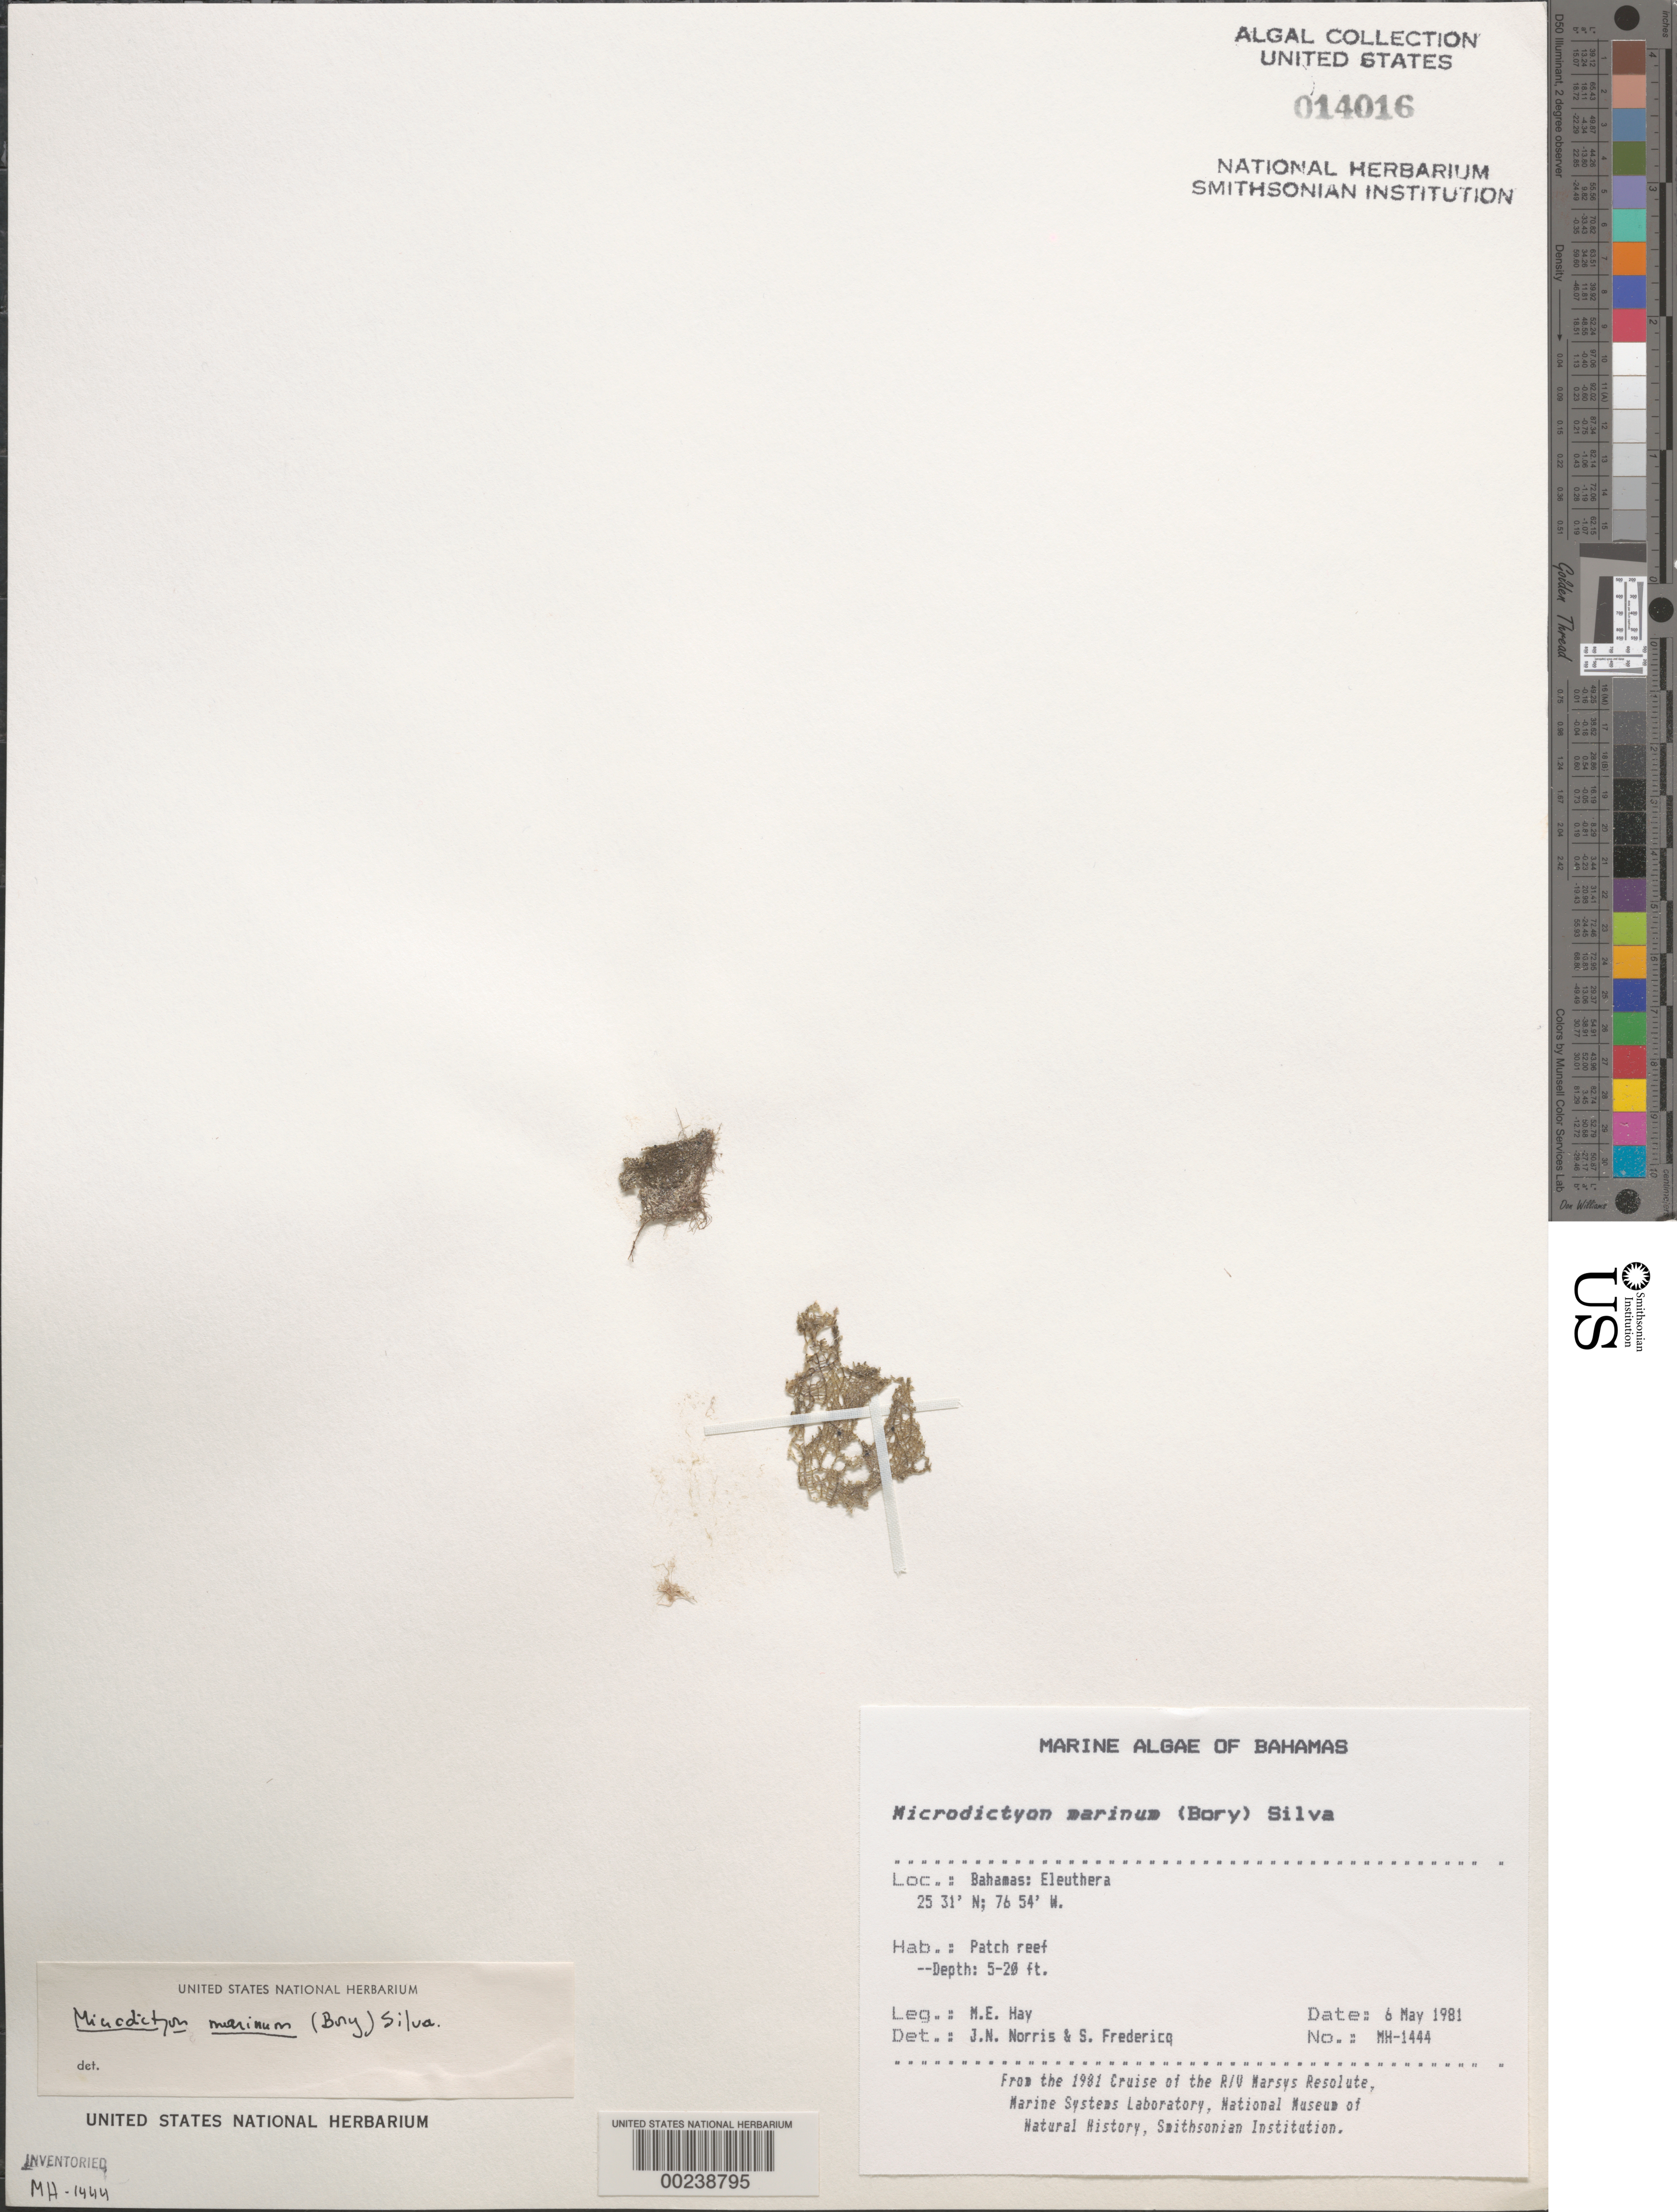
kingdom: Plantae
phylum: Chlorophyta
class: Ulvophyceae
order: Cladophorales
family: Anadyomenaceae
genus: Microdictyon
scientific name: Microdictyon marinum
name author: (Bory) P.C. Silva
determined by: Norris, J. N.; Fredericq, S.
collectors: M. E. Hay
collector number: MEH-1444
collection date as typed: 06 May 1981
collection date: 1981-05-06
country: Bahamas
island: Eleuthera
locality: Hogsty Reef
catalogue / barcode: US 14016